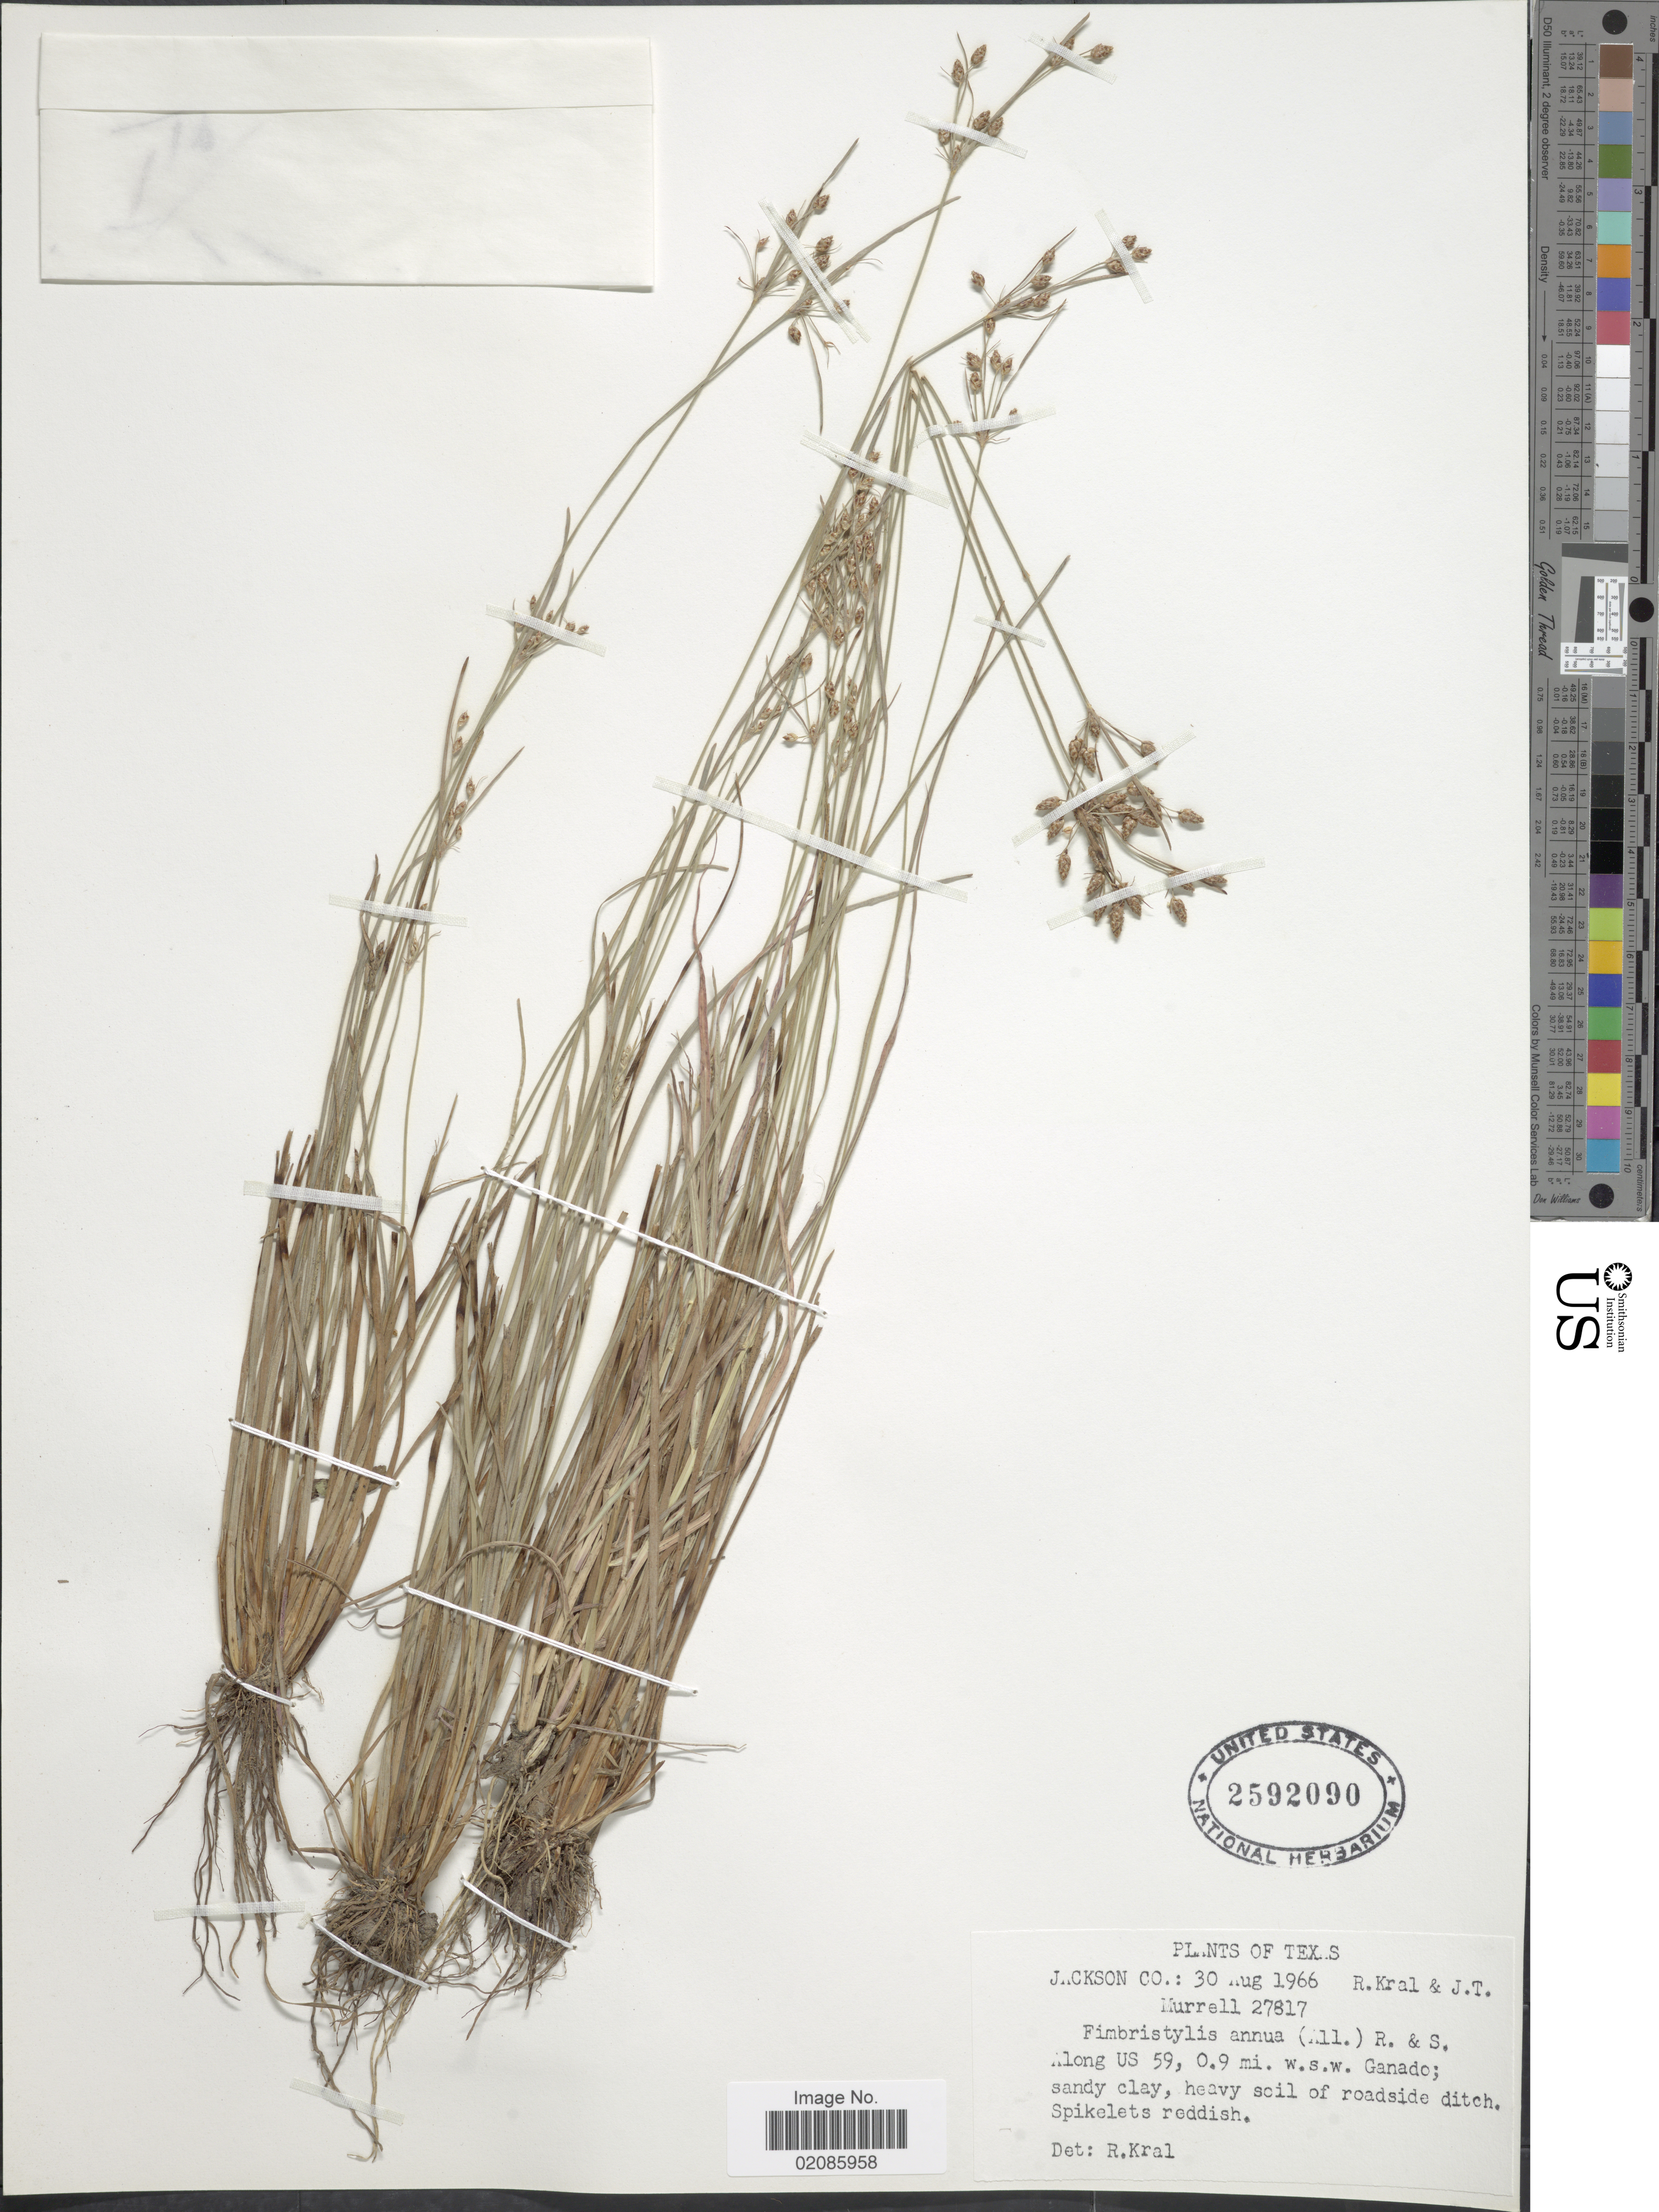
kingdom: Plantae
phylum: Tracheophyta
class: Liliopsida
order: Poales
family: Cyperaceae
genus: Fimbristylis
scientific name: Fimbristylis annua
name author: (All.) Roem. & Schult.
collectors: R. Kral & J. Murrell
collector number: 27817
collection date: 1966-08-30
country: United States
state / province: Texas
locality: Jackson Co. Along US 59, 0.9 mi. w.s.w. Ganado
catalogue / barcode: US 2592090